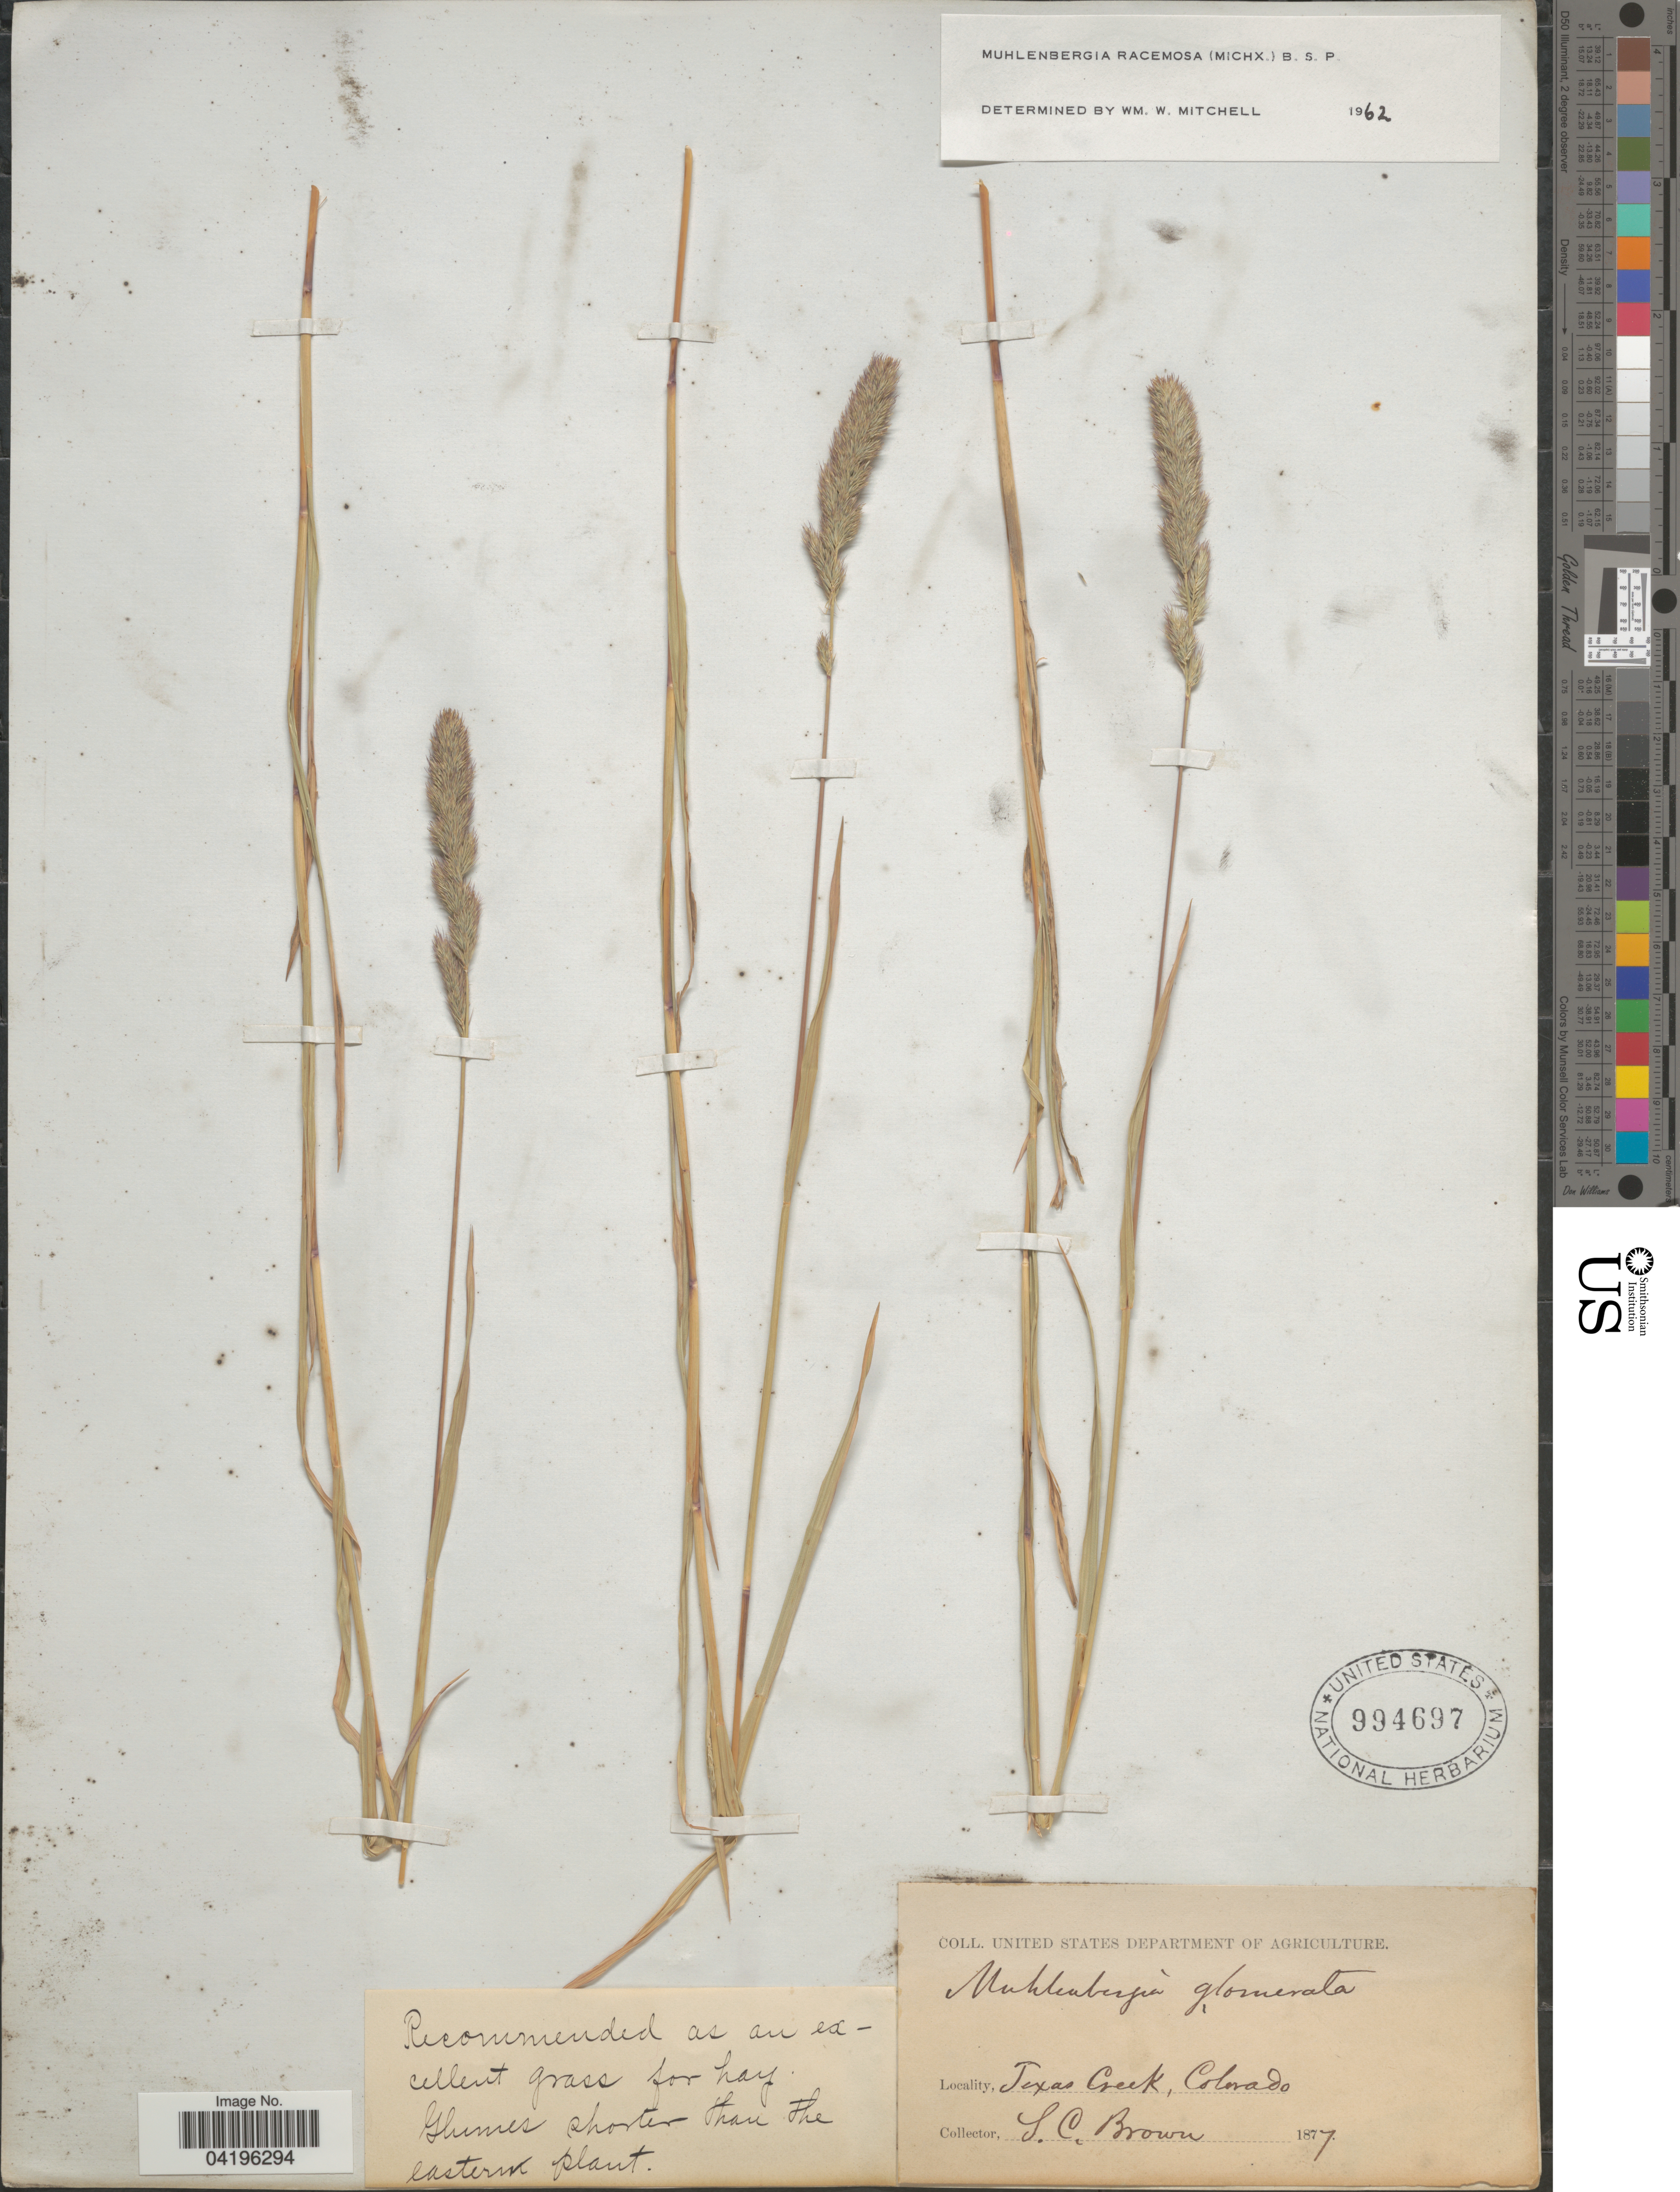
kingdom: Plantae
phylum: Tracheophyta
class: Liliopsida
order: Poales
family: Poaceae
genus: Muhlenbergia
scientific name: Muhlenbergia racemosa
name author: (Michx.) Britton et al.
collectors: S. Brown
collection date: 1877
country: United States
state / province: Colorado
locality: Texas Creek.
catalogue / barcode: US 994697